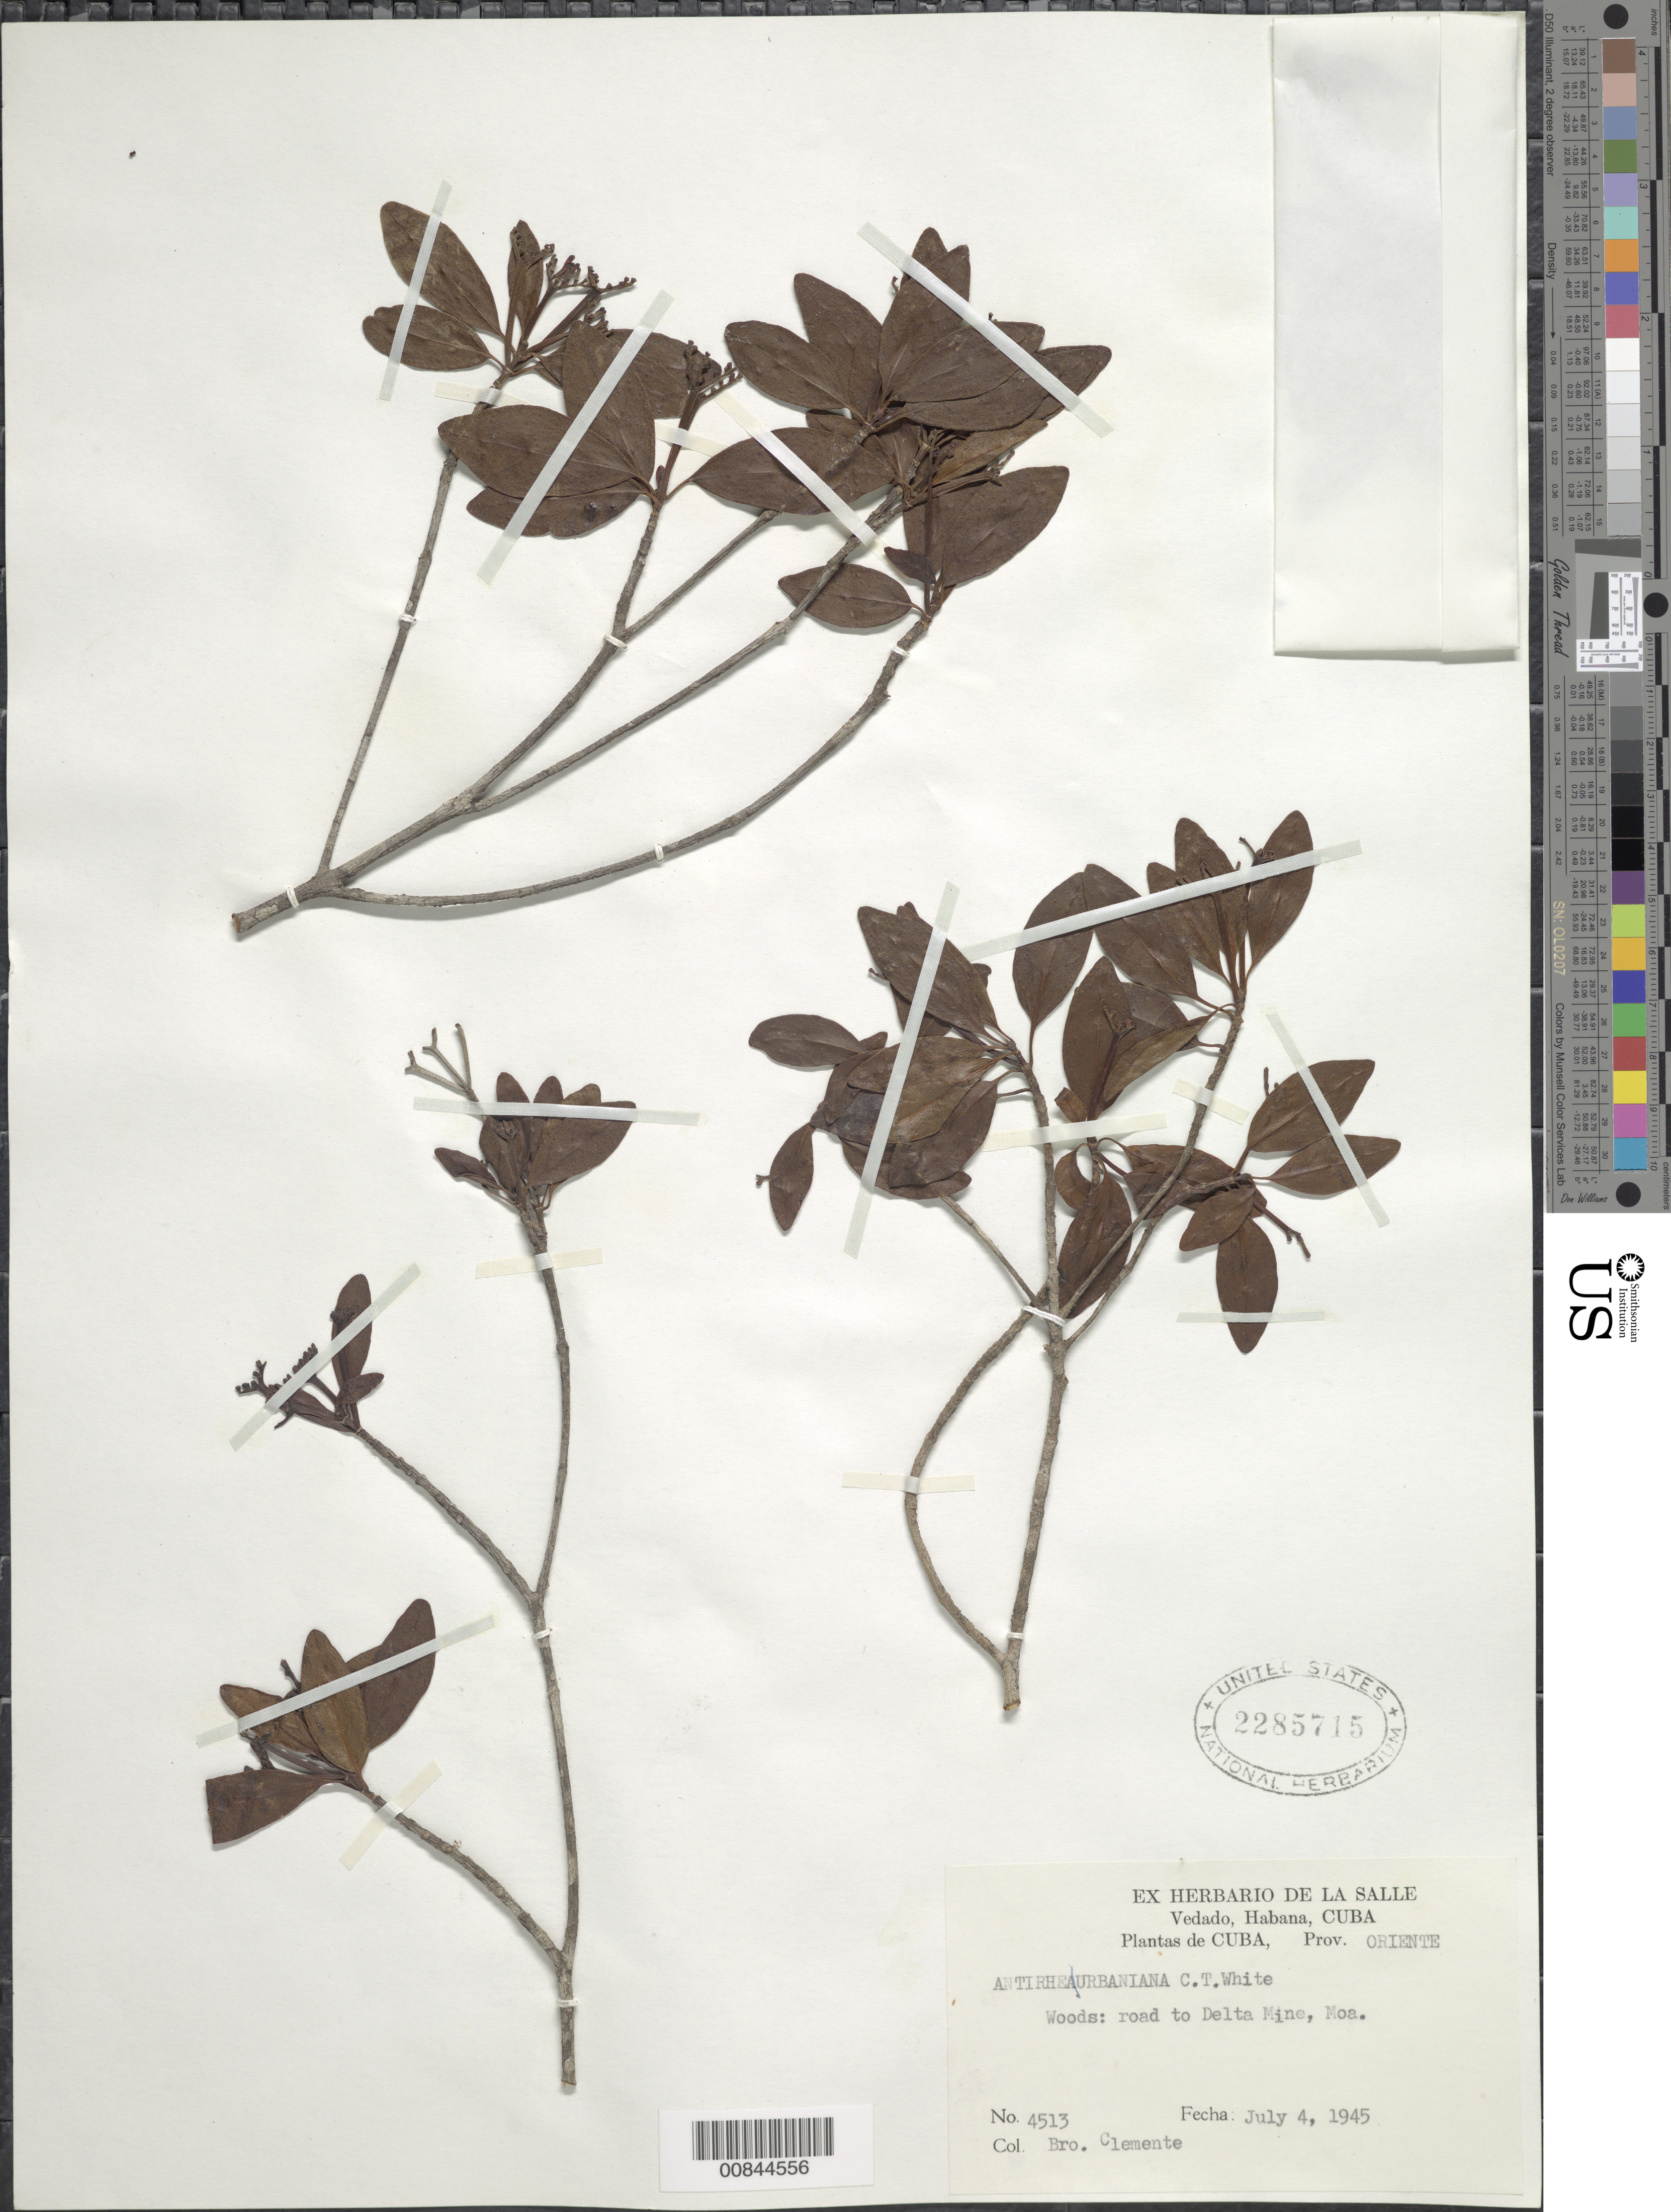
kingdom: Plantae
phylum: Tracheophyta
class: Magnoliopsida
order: Gentianales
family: Rubiaceae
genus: Stenostomum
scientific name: Stenostomum urbanianum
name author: (C.T. White) Borhidi & Fernández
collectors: Bro. Clemente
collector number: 4513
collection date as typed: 04 Jul 1945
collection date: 1945-07-04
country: Cuba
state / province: Oriente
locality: Road to Delta Mine, moa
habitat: Woods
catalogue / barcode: US 2285715